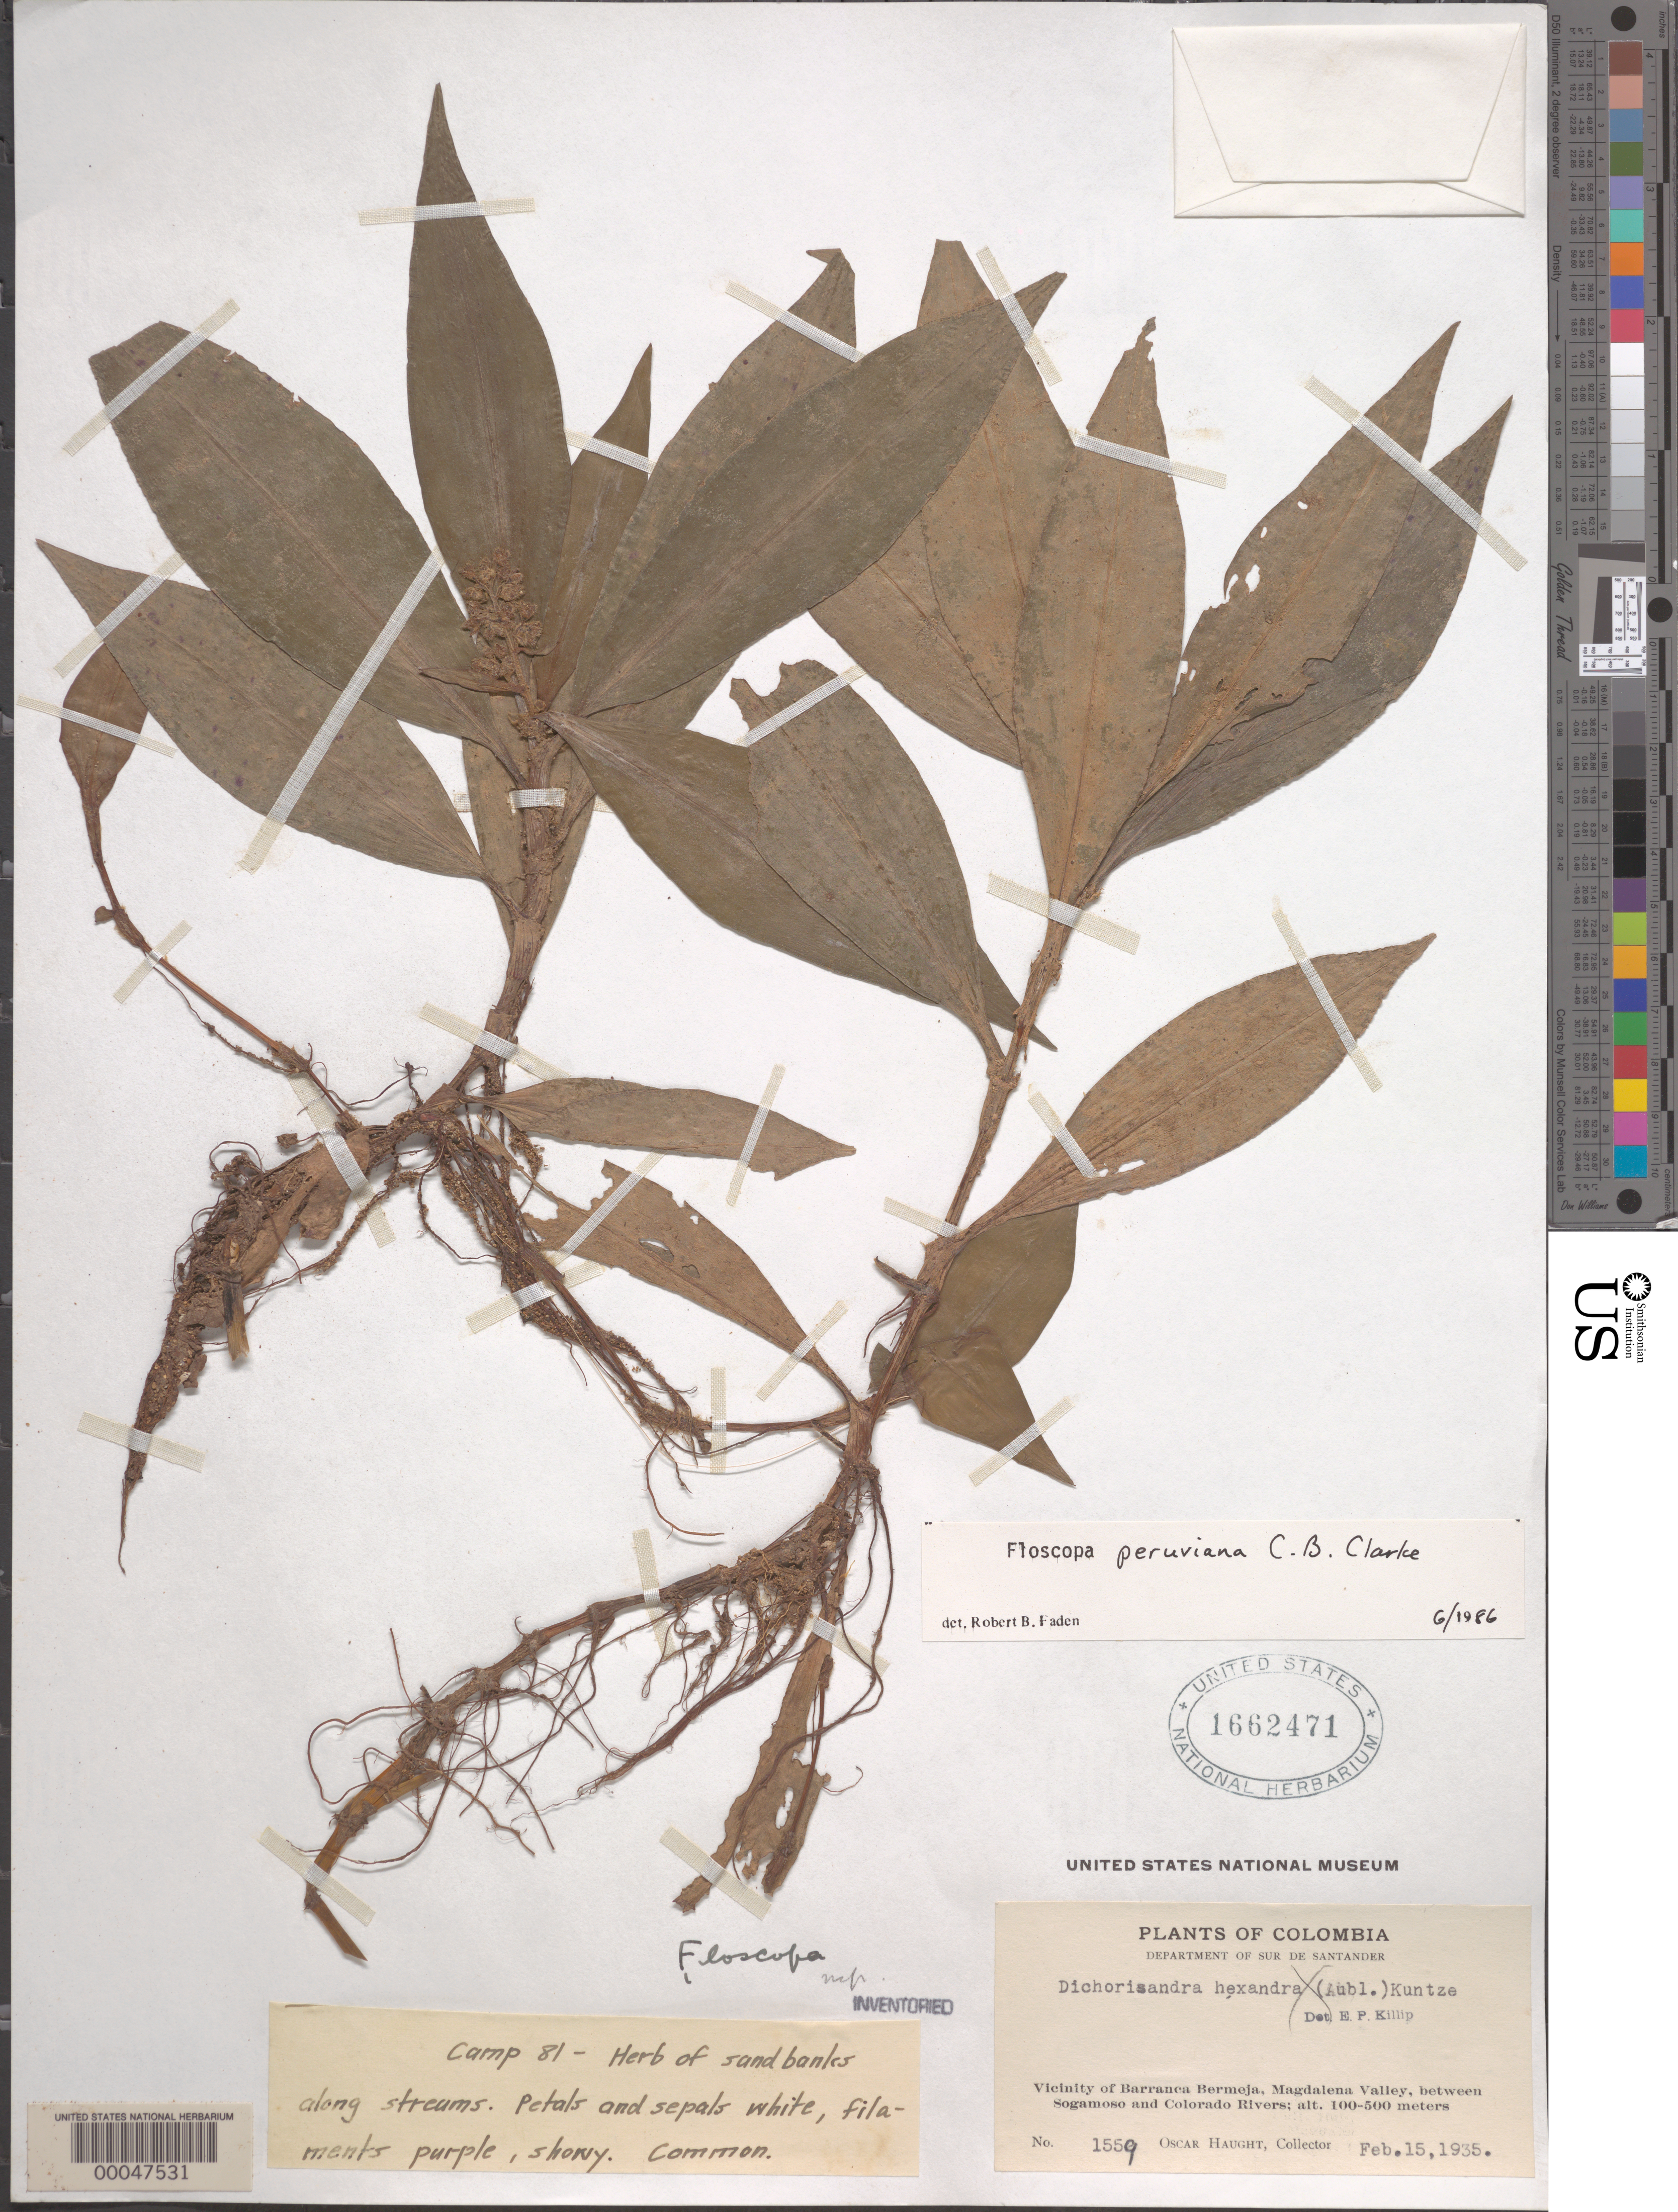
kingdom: Plantae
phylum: Tracheophyta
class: Liliopsida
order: Commelinales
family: Commelinaceae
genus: Floscopa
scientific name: Floscopa peruviana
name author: Hassk. ex C.B. Clarke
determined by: Faden, Robert B., (US), Smithsonian Institution - National Museum of Natural History (UNITED STATES)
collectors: O. L. Haught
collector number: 1559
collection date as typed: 15 Feb 1935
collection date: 1935-02-15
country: Colombia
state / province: Norte de Santander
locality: Near Barrancabermeja, Magdalena Valley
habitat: Sandy streambank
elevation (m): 100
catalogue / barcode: US 1662471